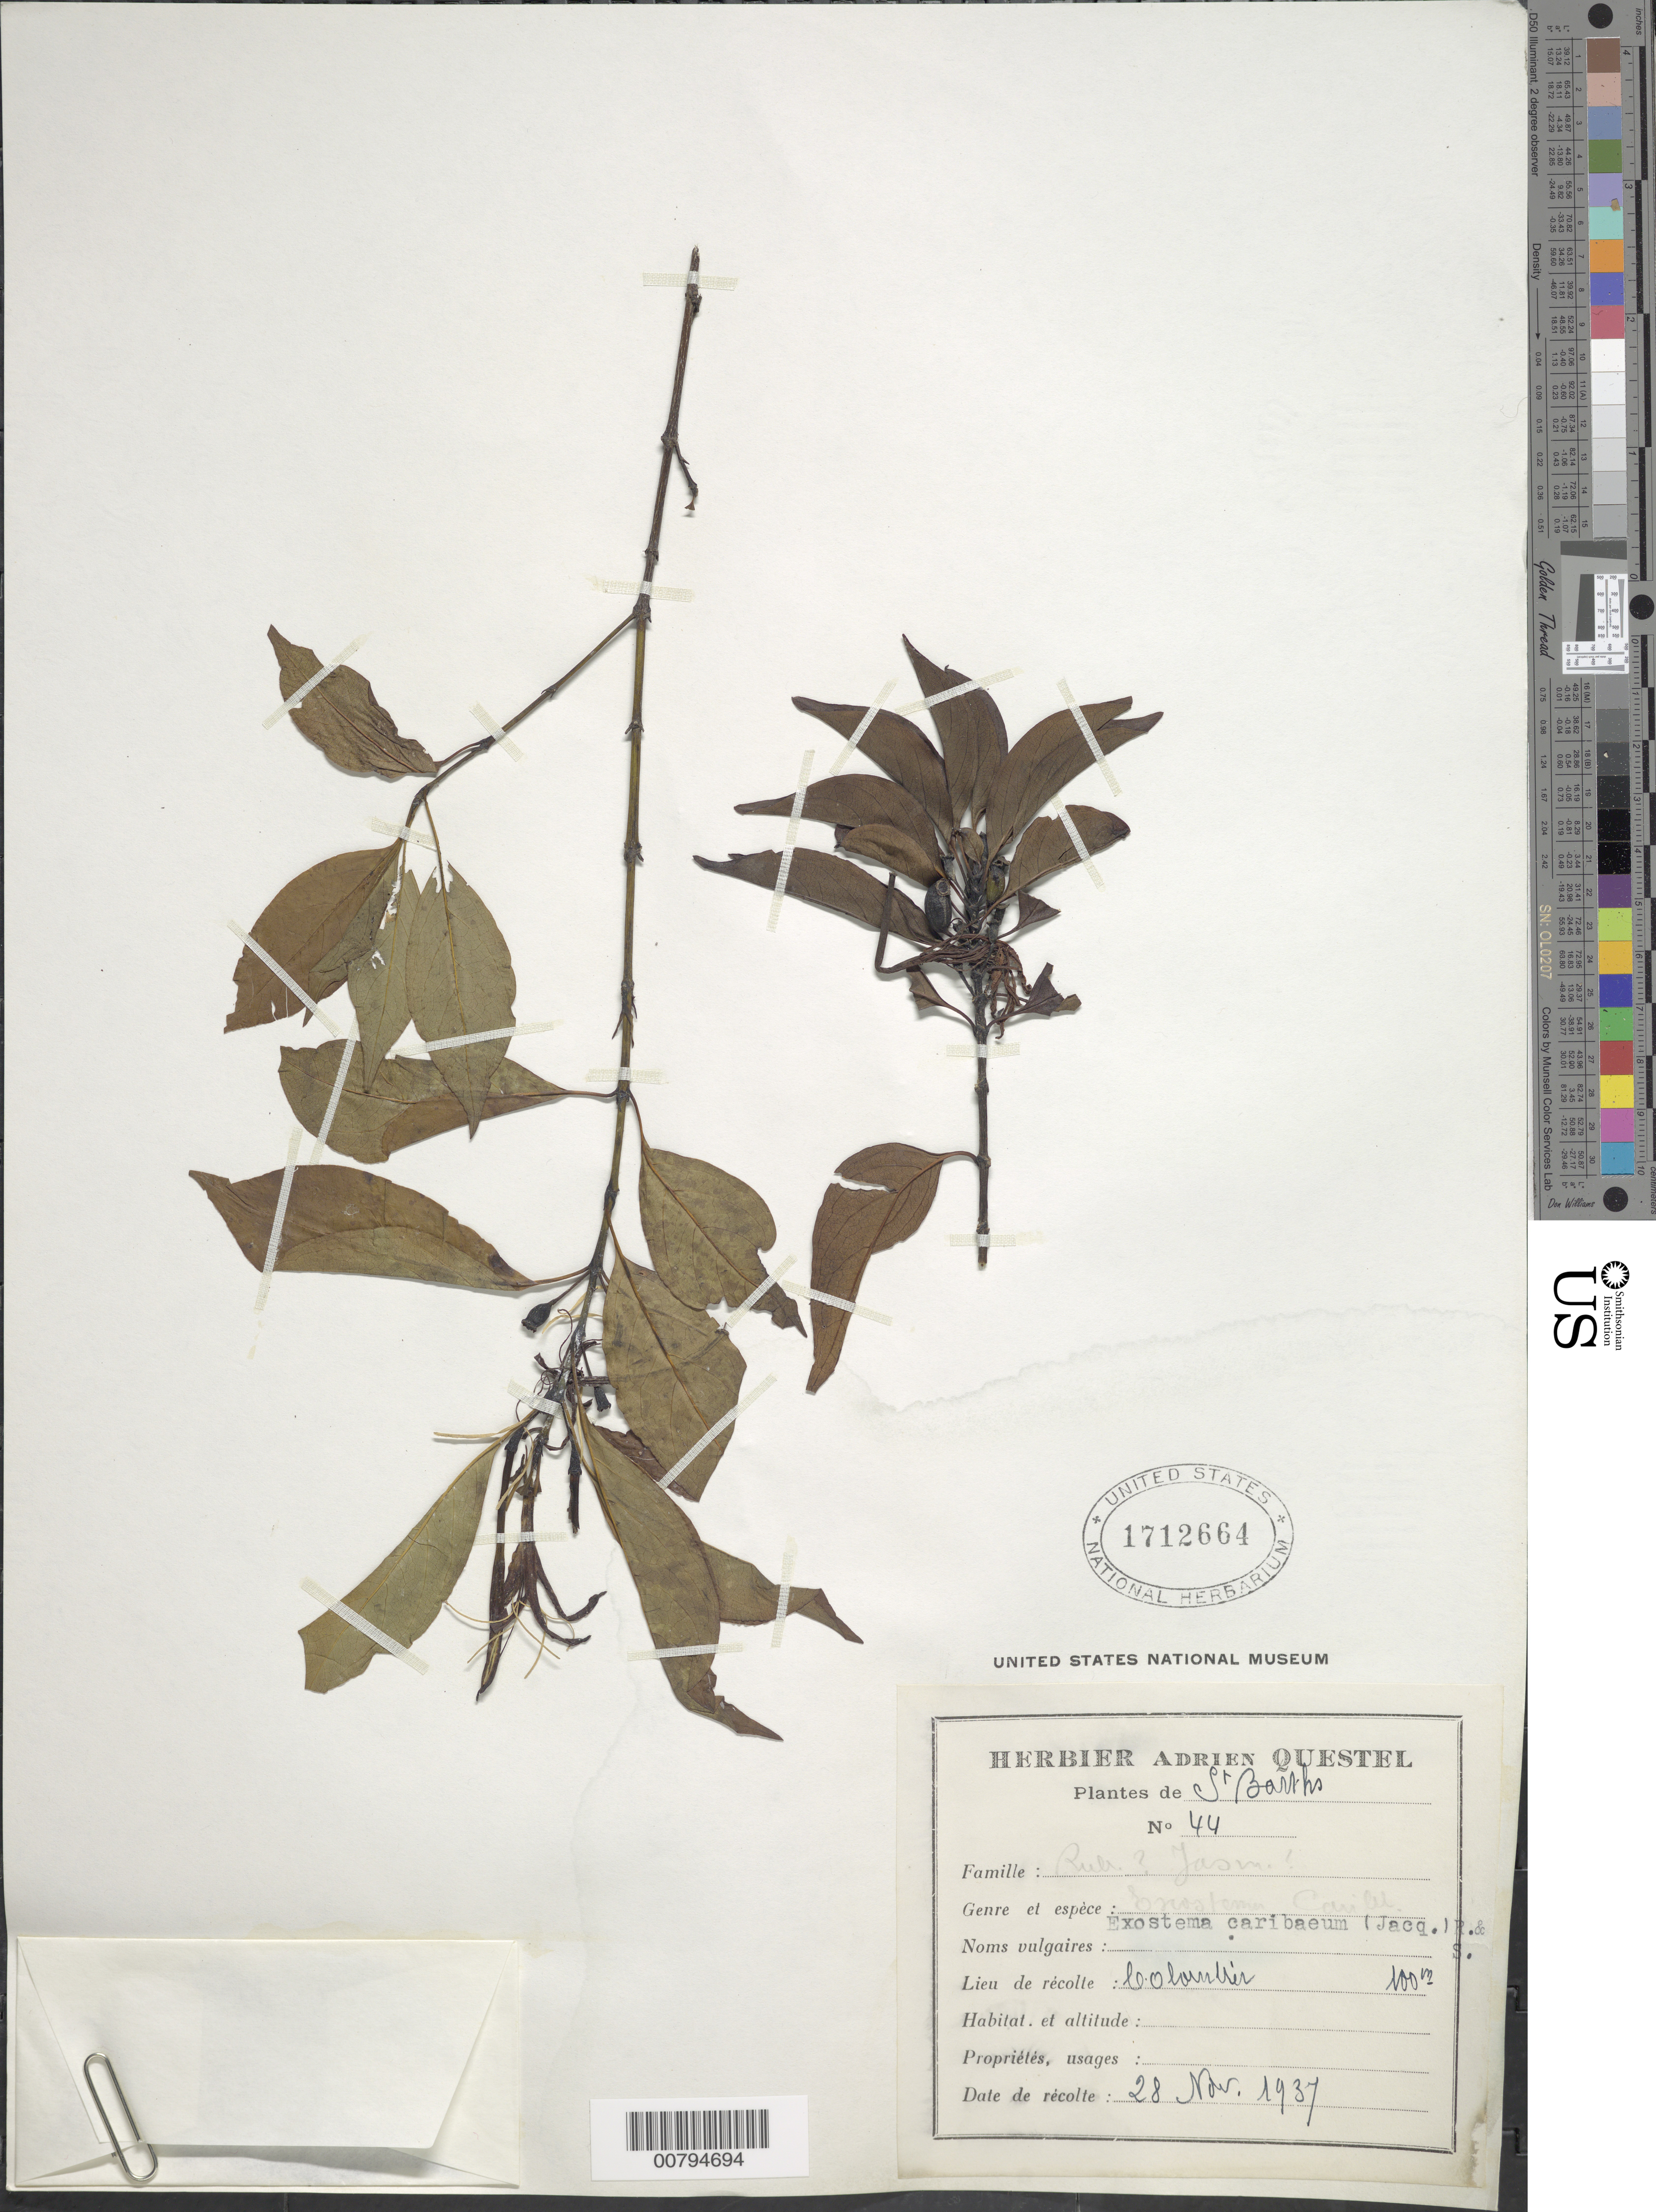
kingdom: Plantae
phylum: Tracheophyta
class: Magnoliopsida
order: Gentianales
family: Rubiaceae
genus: Exostema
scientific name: Exostema caribaeum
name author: (Jacq.) Roem. & Schult.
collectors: A. Questel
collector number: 44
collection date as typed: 28 Nov 1937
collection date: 1937-11-28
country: Saint Barthélemy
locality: le O lornlrèr (sp?)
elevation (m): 100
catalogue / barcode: US 1712664